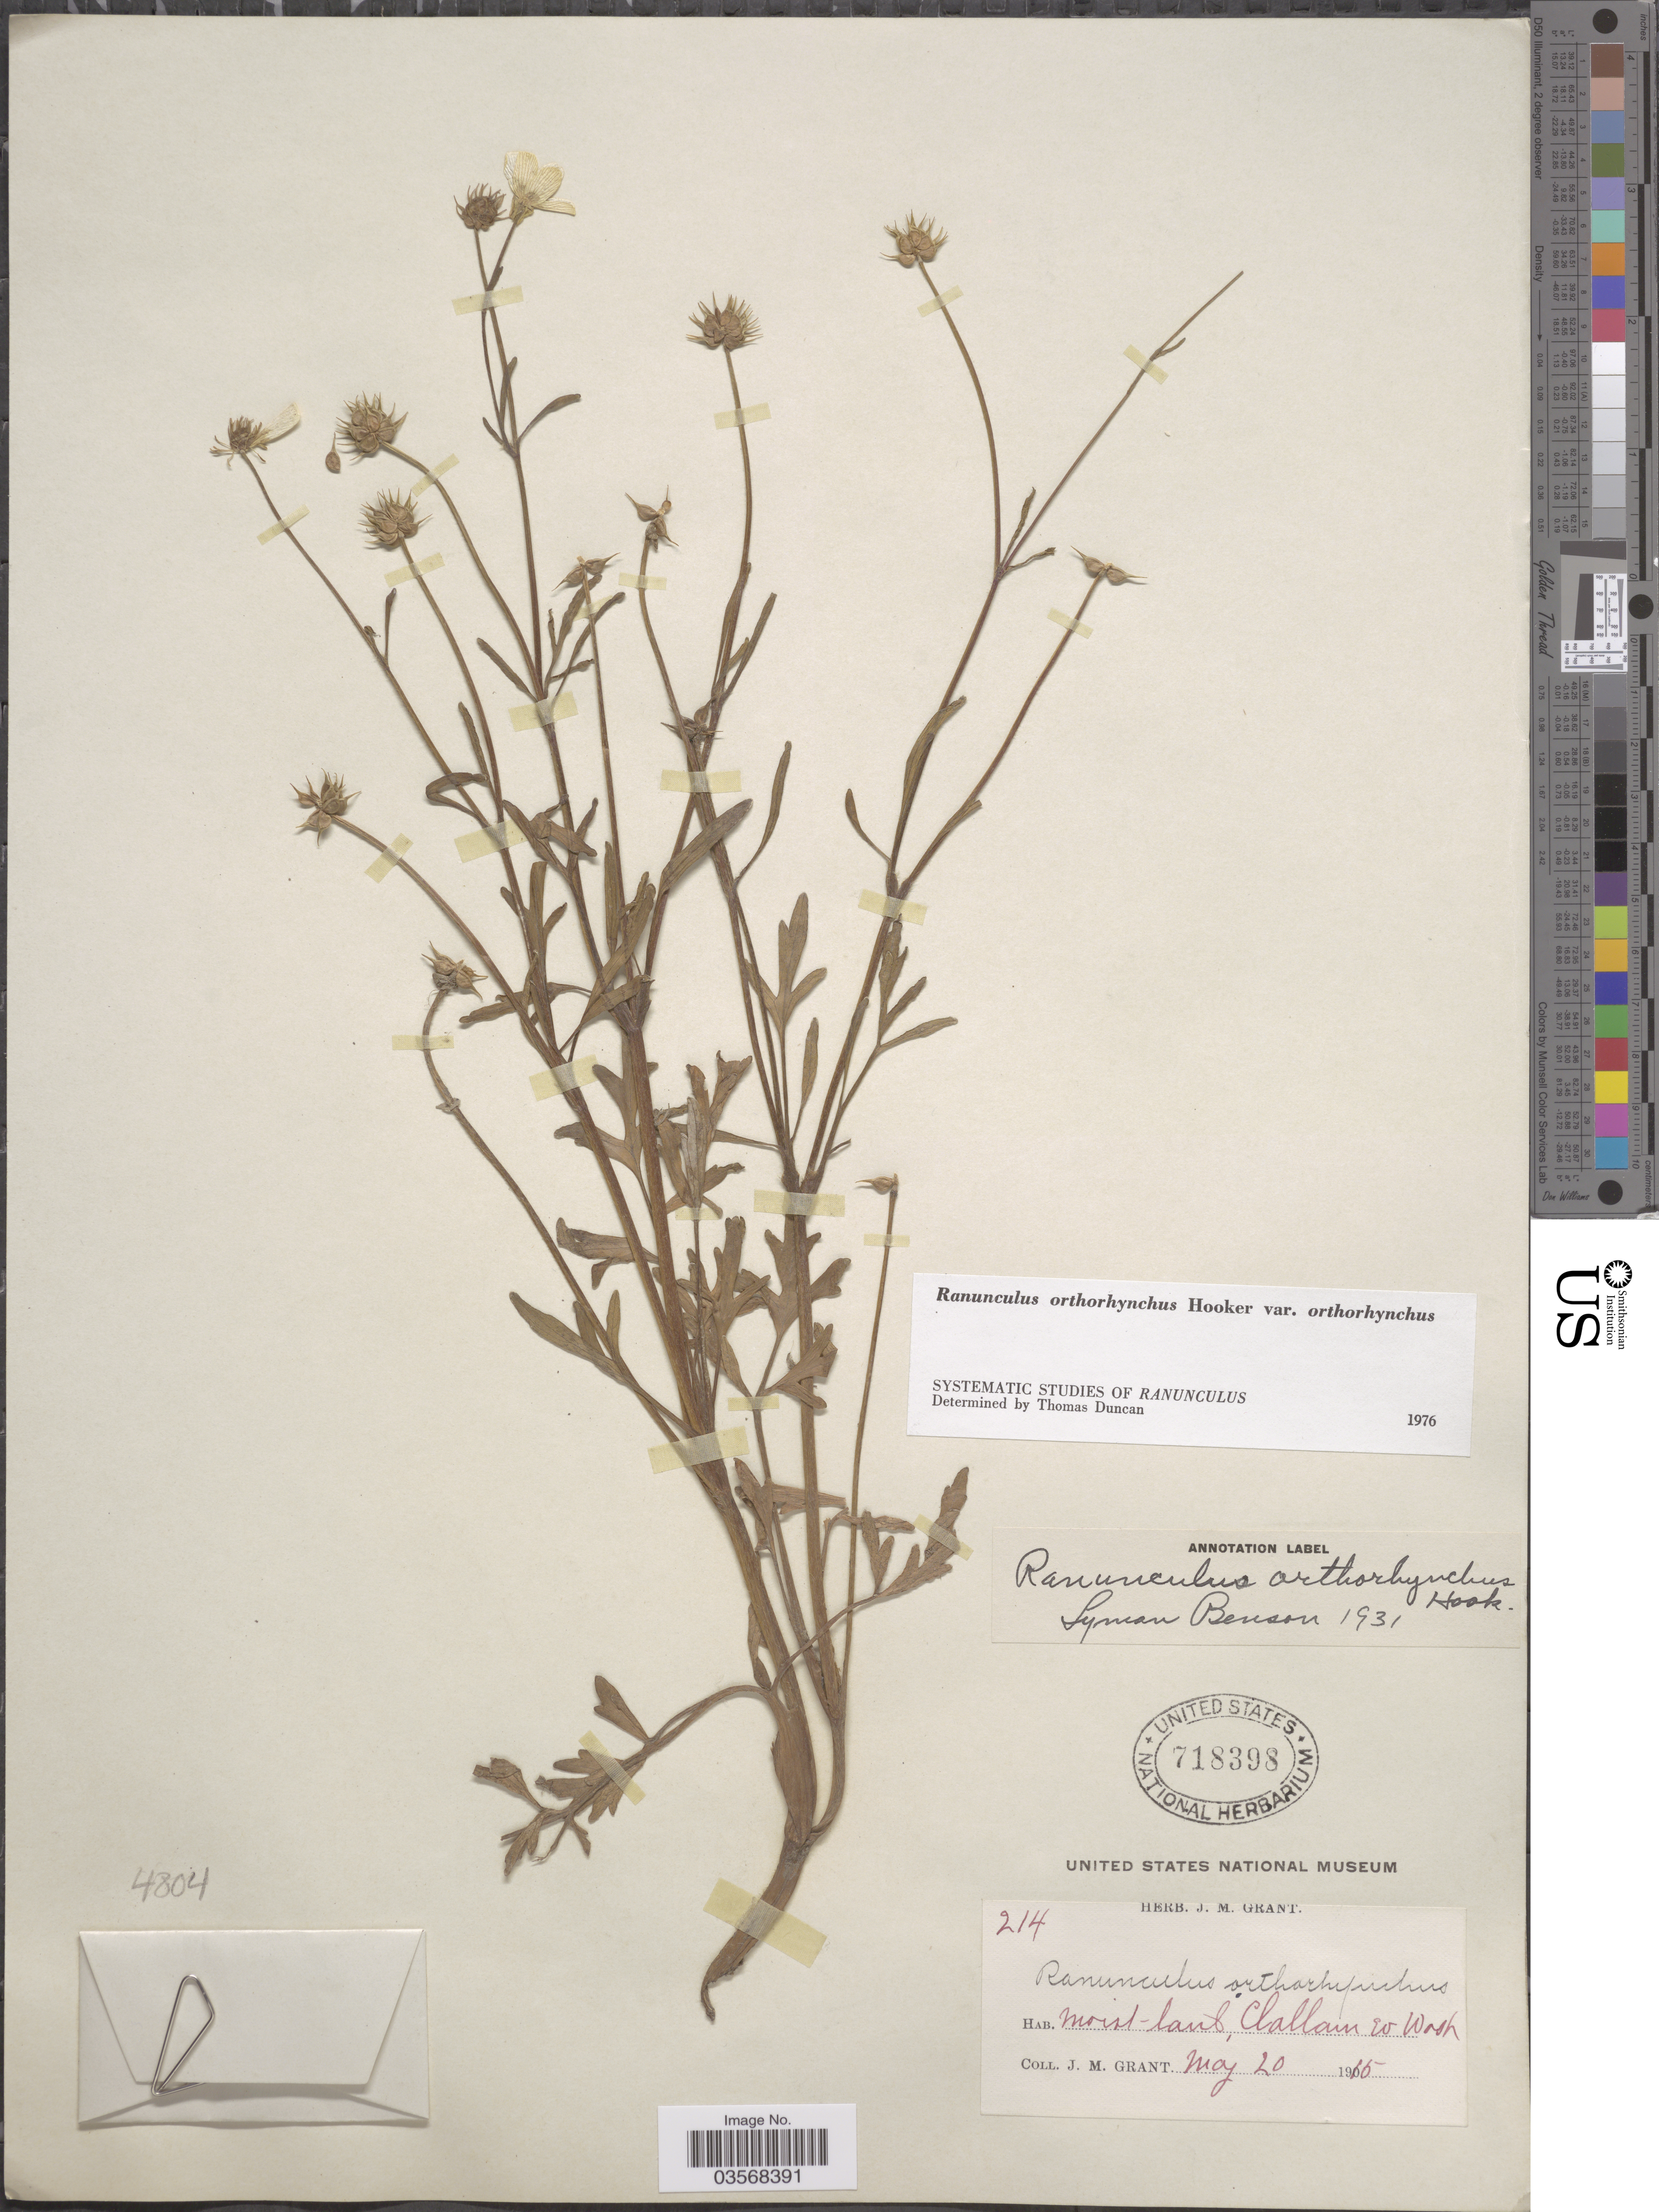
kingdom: Plantae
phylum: Tracheophyta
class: Magnoliopsida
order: Ranunculales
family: Ranunculaceae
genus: Ranunculus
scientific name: Ranunculus orthorhynchus var. orthorhynchus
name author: Hook.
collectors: J. M. Grant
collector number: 214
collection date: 1915-05-20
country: United States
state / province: Washington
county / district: Clallam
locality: Clallam Co.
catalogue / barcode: US 718398